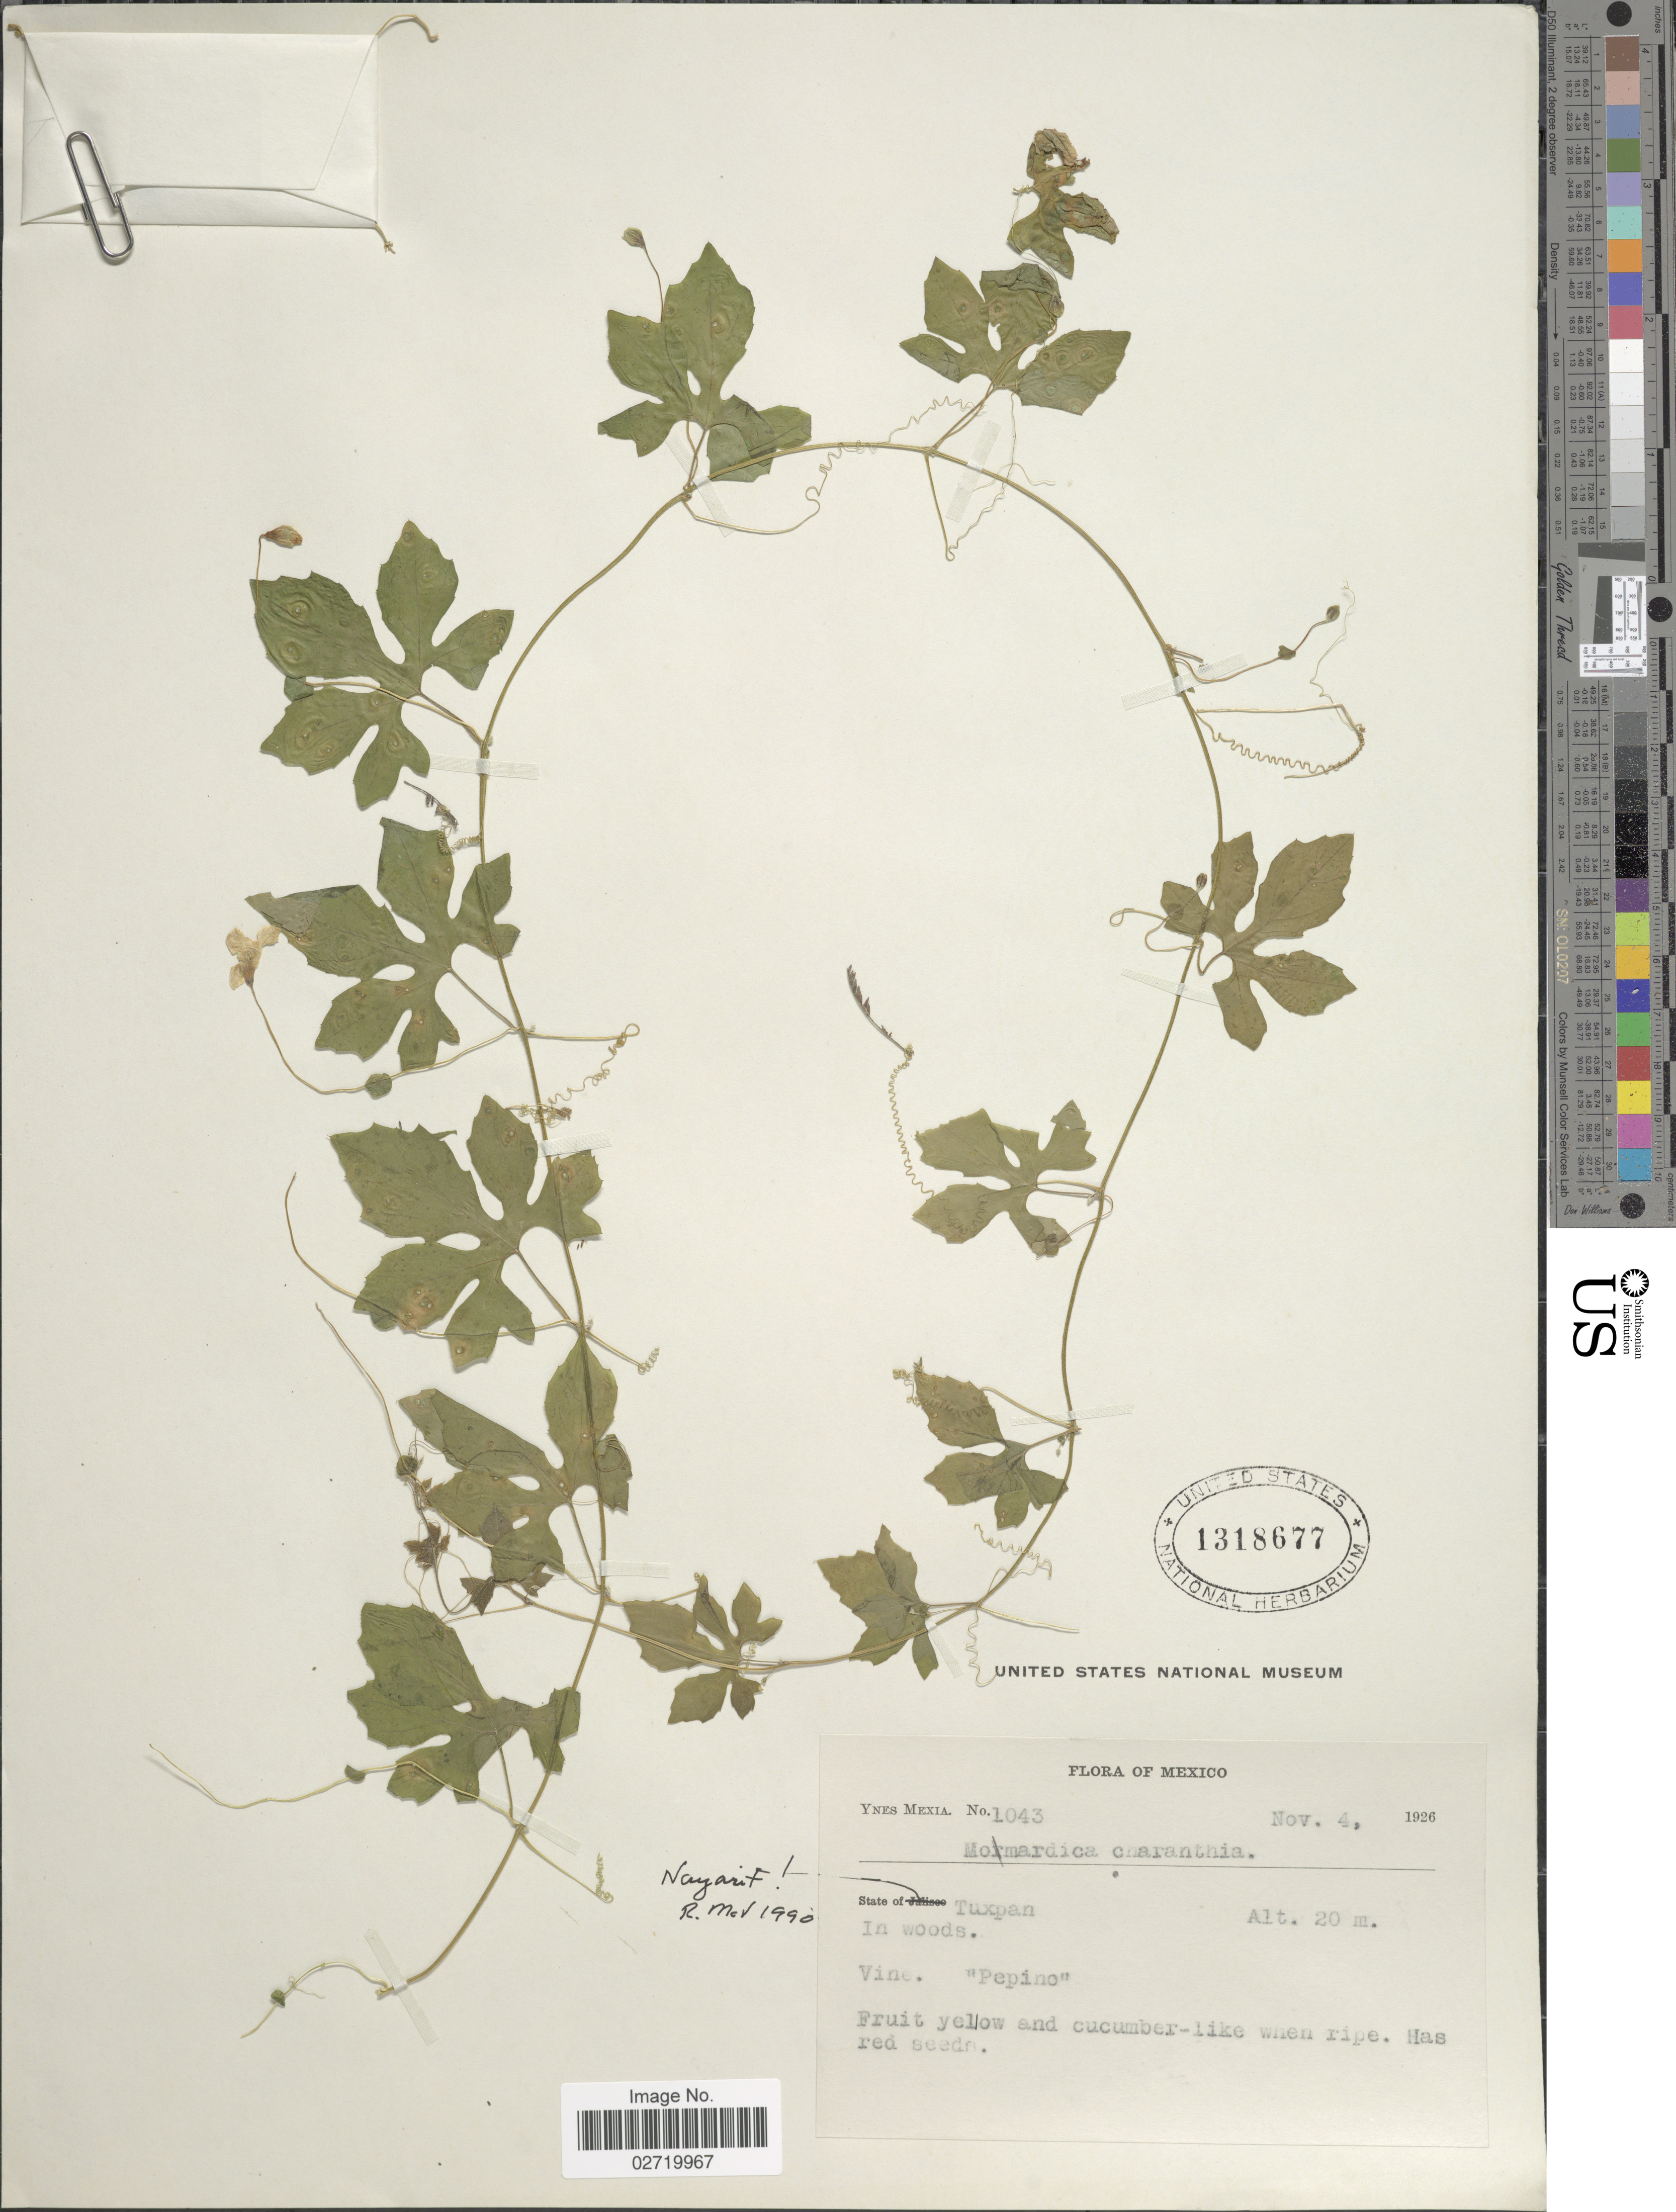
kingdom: Plantae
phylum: Tracheophyta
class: Magnoliopsida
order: Cucurbitales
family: Cucurbitaceae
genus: Momordica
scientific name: Momordica charantia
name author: L.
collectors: Y. Mexia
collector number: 1043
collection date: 1926-11-04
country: Mexico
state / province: Nayarit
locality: Tuxpan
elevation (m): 20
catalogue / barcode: US 1318677